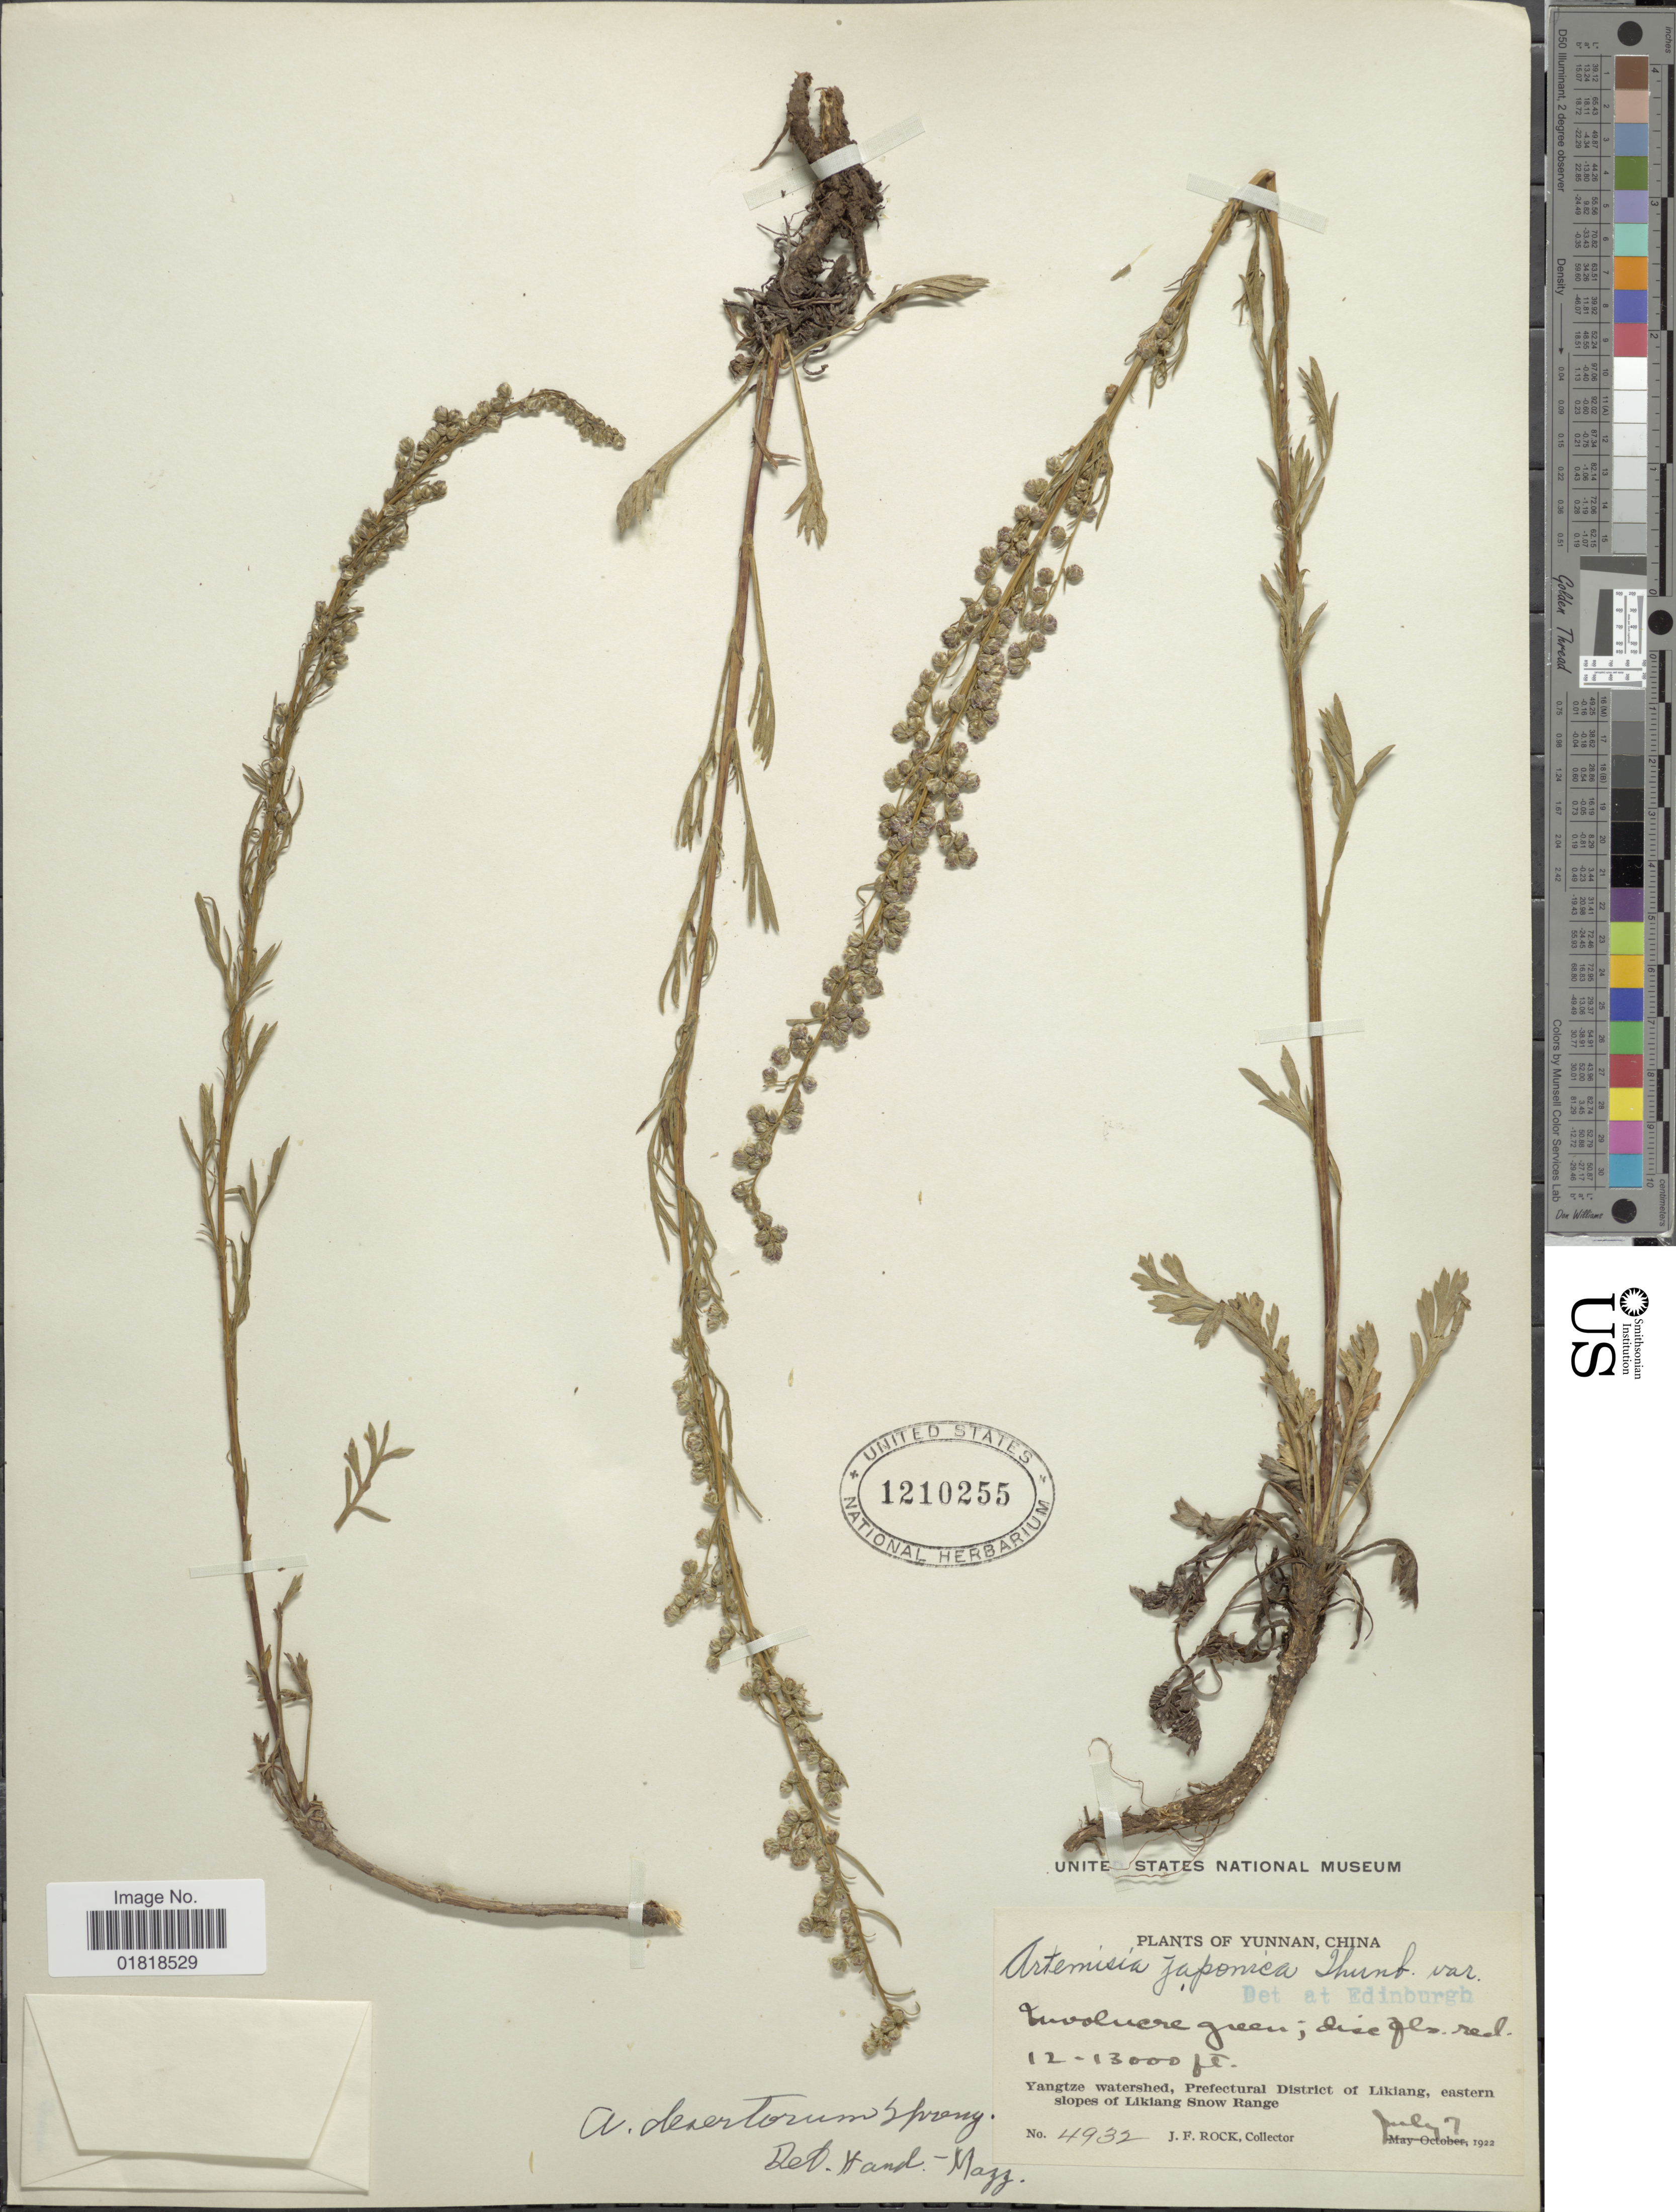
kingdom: Plantae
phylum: Tracheophyta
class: Magnoliopsida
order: Asterales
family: Asteraceae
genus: Artemisia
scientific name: Artemisia desertorum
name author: Spreng.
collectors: J. F. Rock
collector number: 4932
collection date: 1922-07-07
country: China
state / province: Yunnan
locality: Yangtze watershed, Prefectural District of Likiang, eastern slopes of Likiang Snow Range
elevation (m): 3658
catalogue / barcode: US 1210255